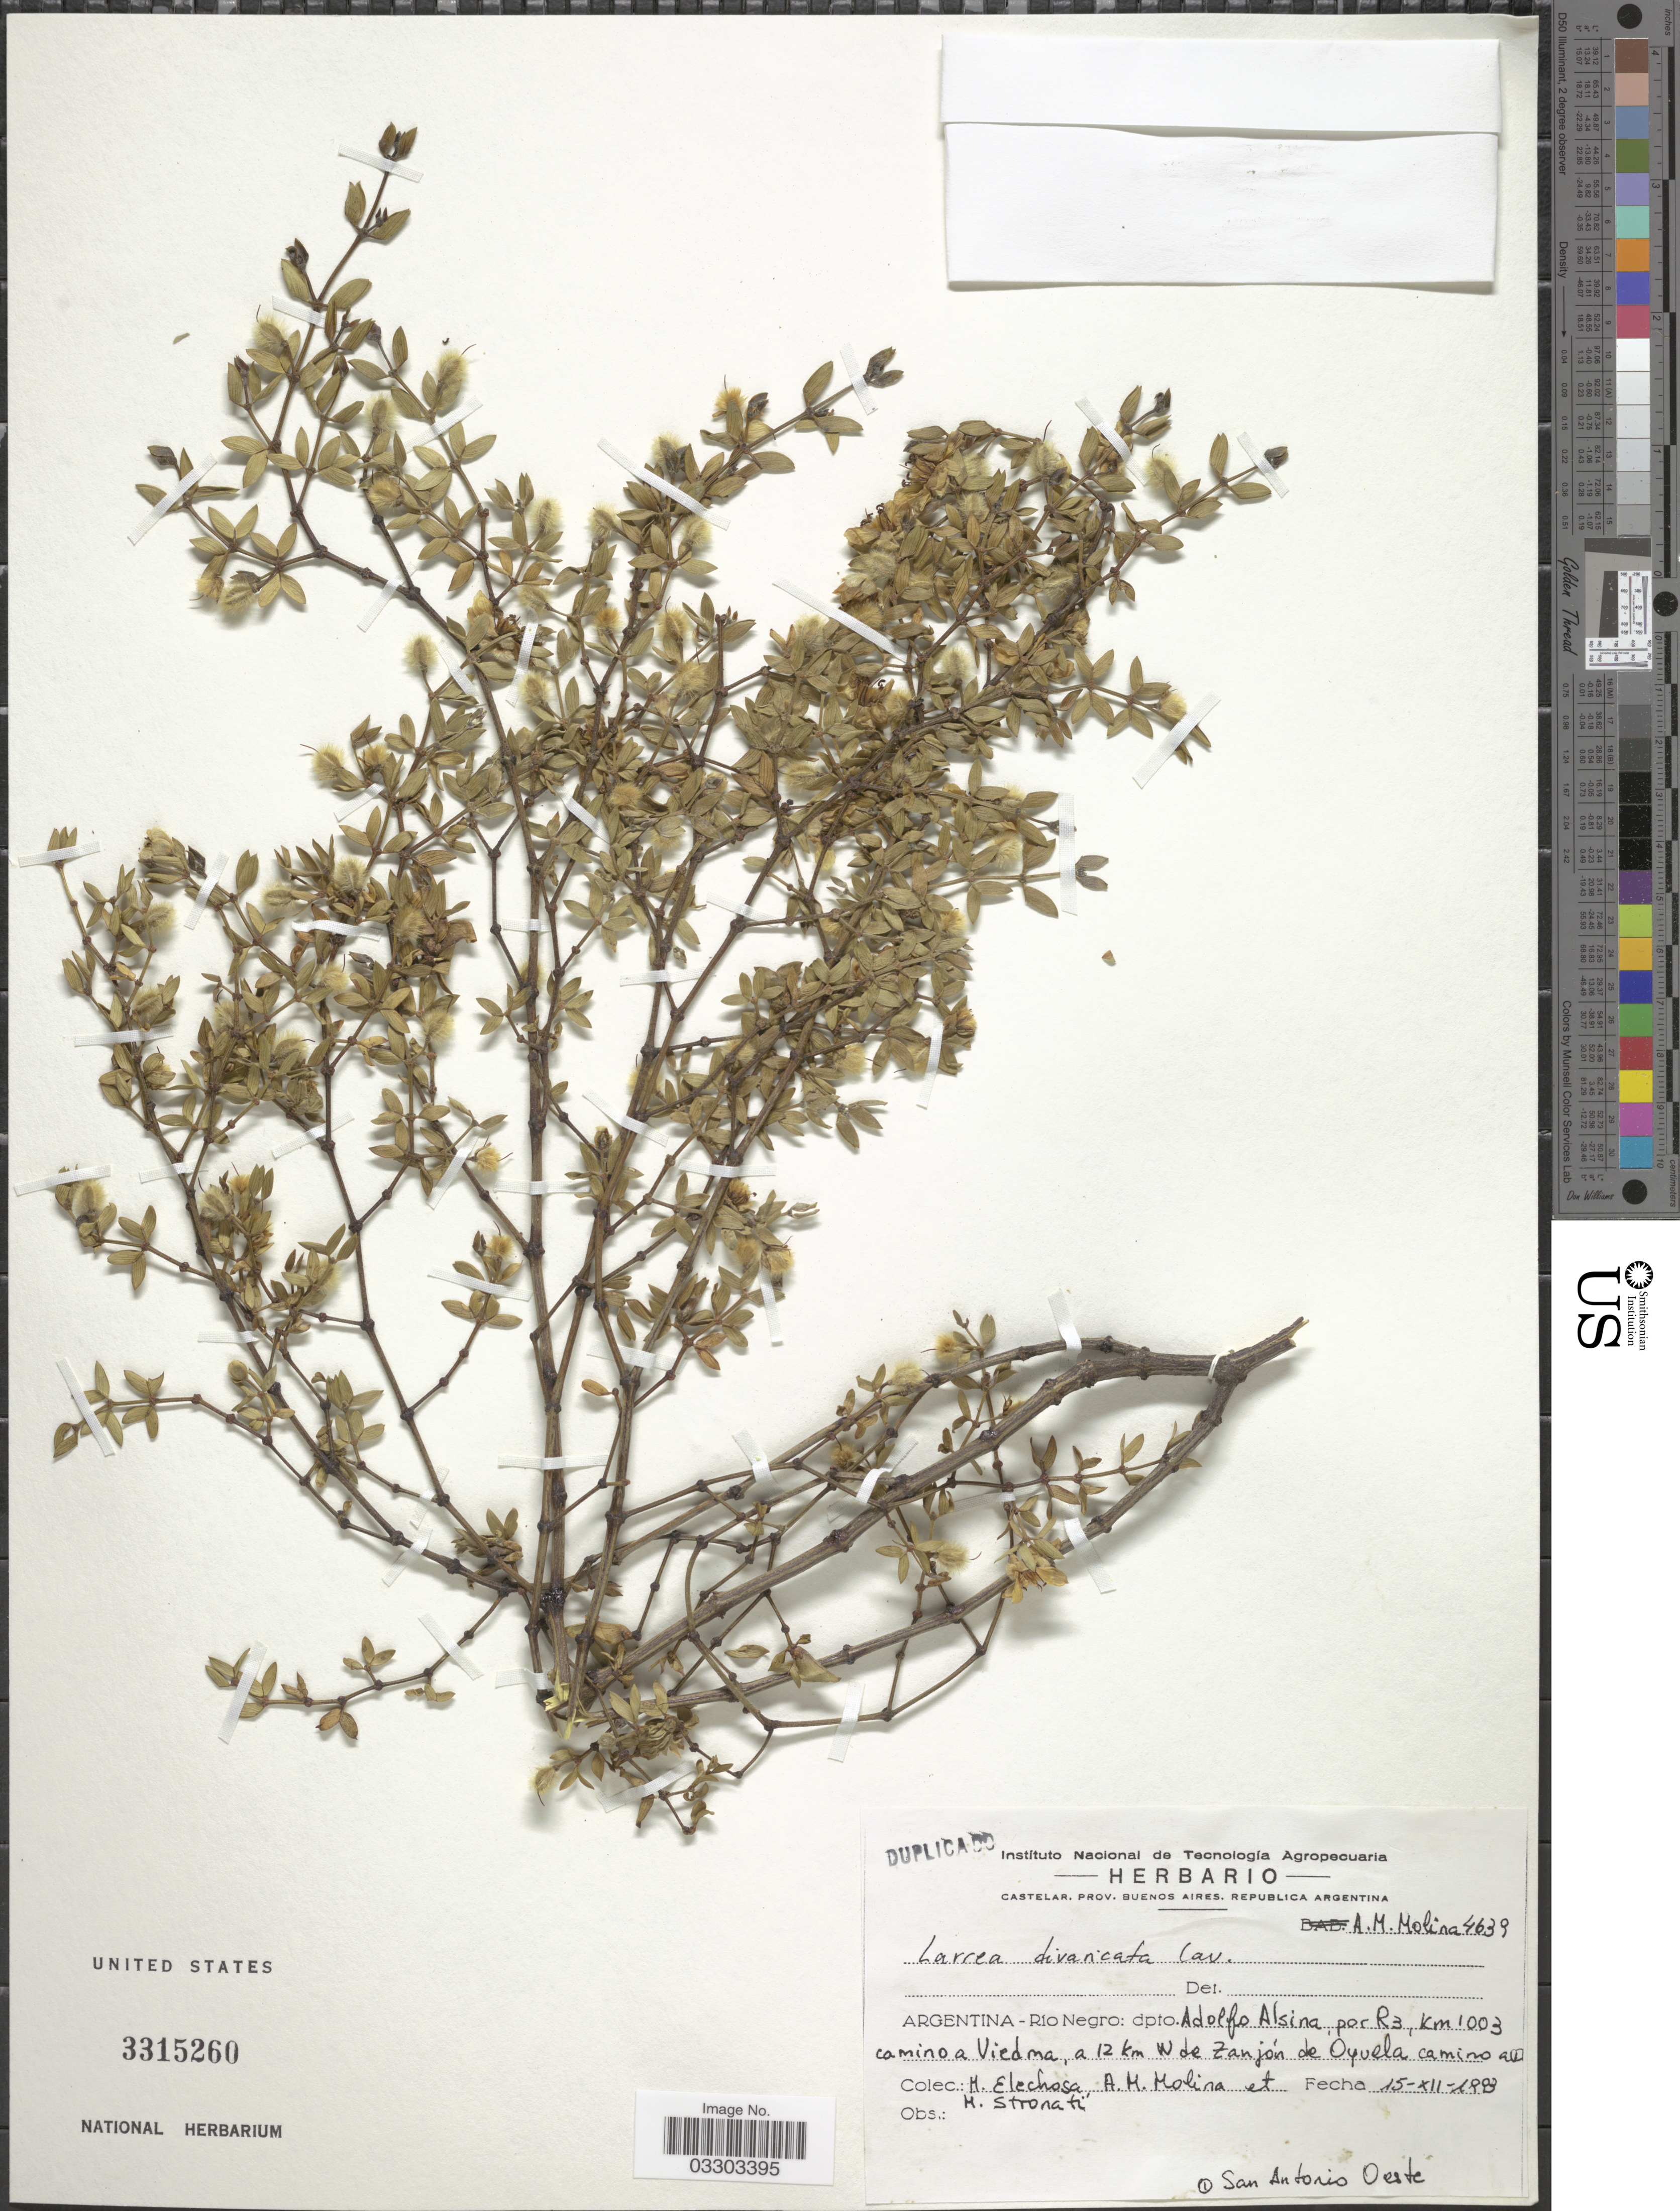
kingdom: Plantae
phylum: Tracheophyta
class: Magnoliopsida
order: Zygophyllales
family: Zygophyllaceae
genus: Larrea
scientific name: Larrea divaricata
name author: Cav.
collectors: M. Elechosa, A. M. Molina & M. Stronati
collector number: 4639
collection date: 1993-12-15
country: Argentina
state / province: Rio Negro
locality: Dpto. Adolfo Alsina, por R3, km 1003 camino a Viedma, a 12 km W de Zanjón de Oyuela camino al San Antonio Oeste.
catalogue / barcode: US 3315260